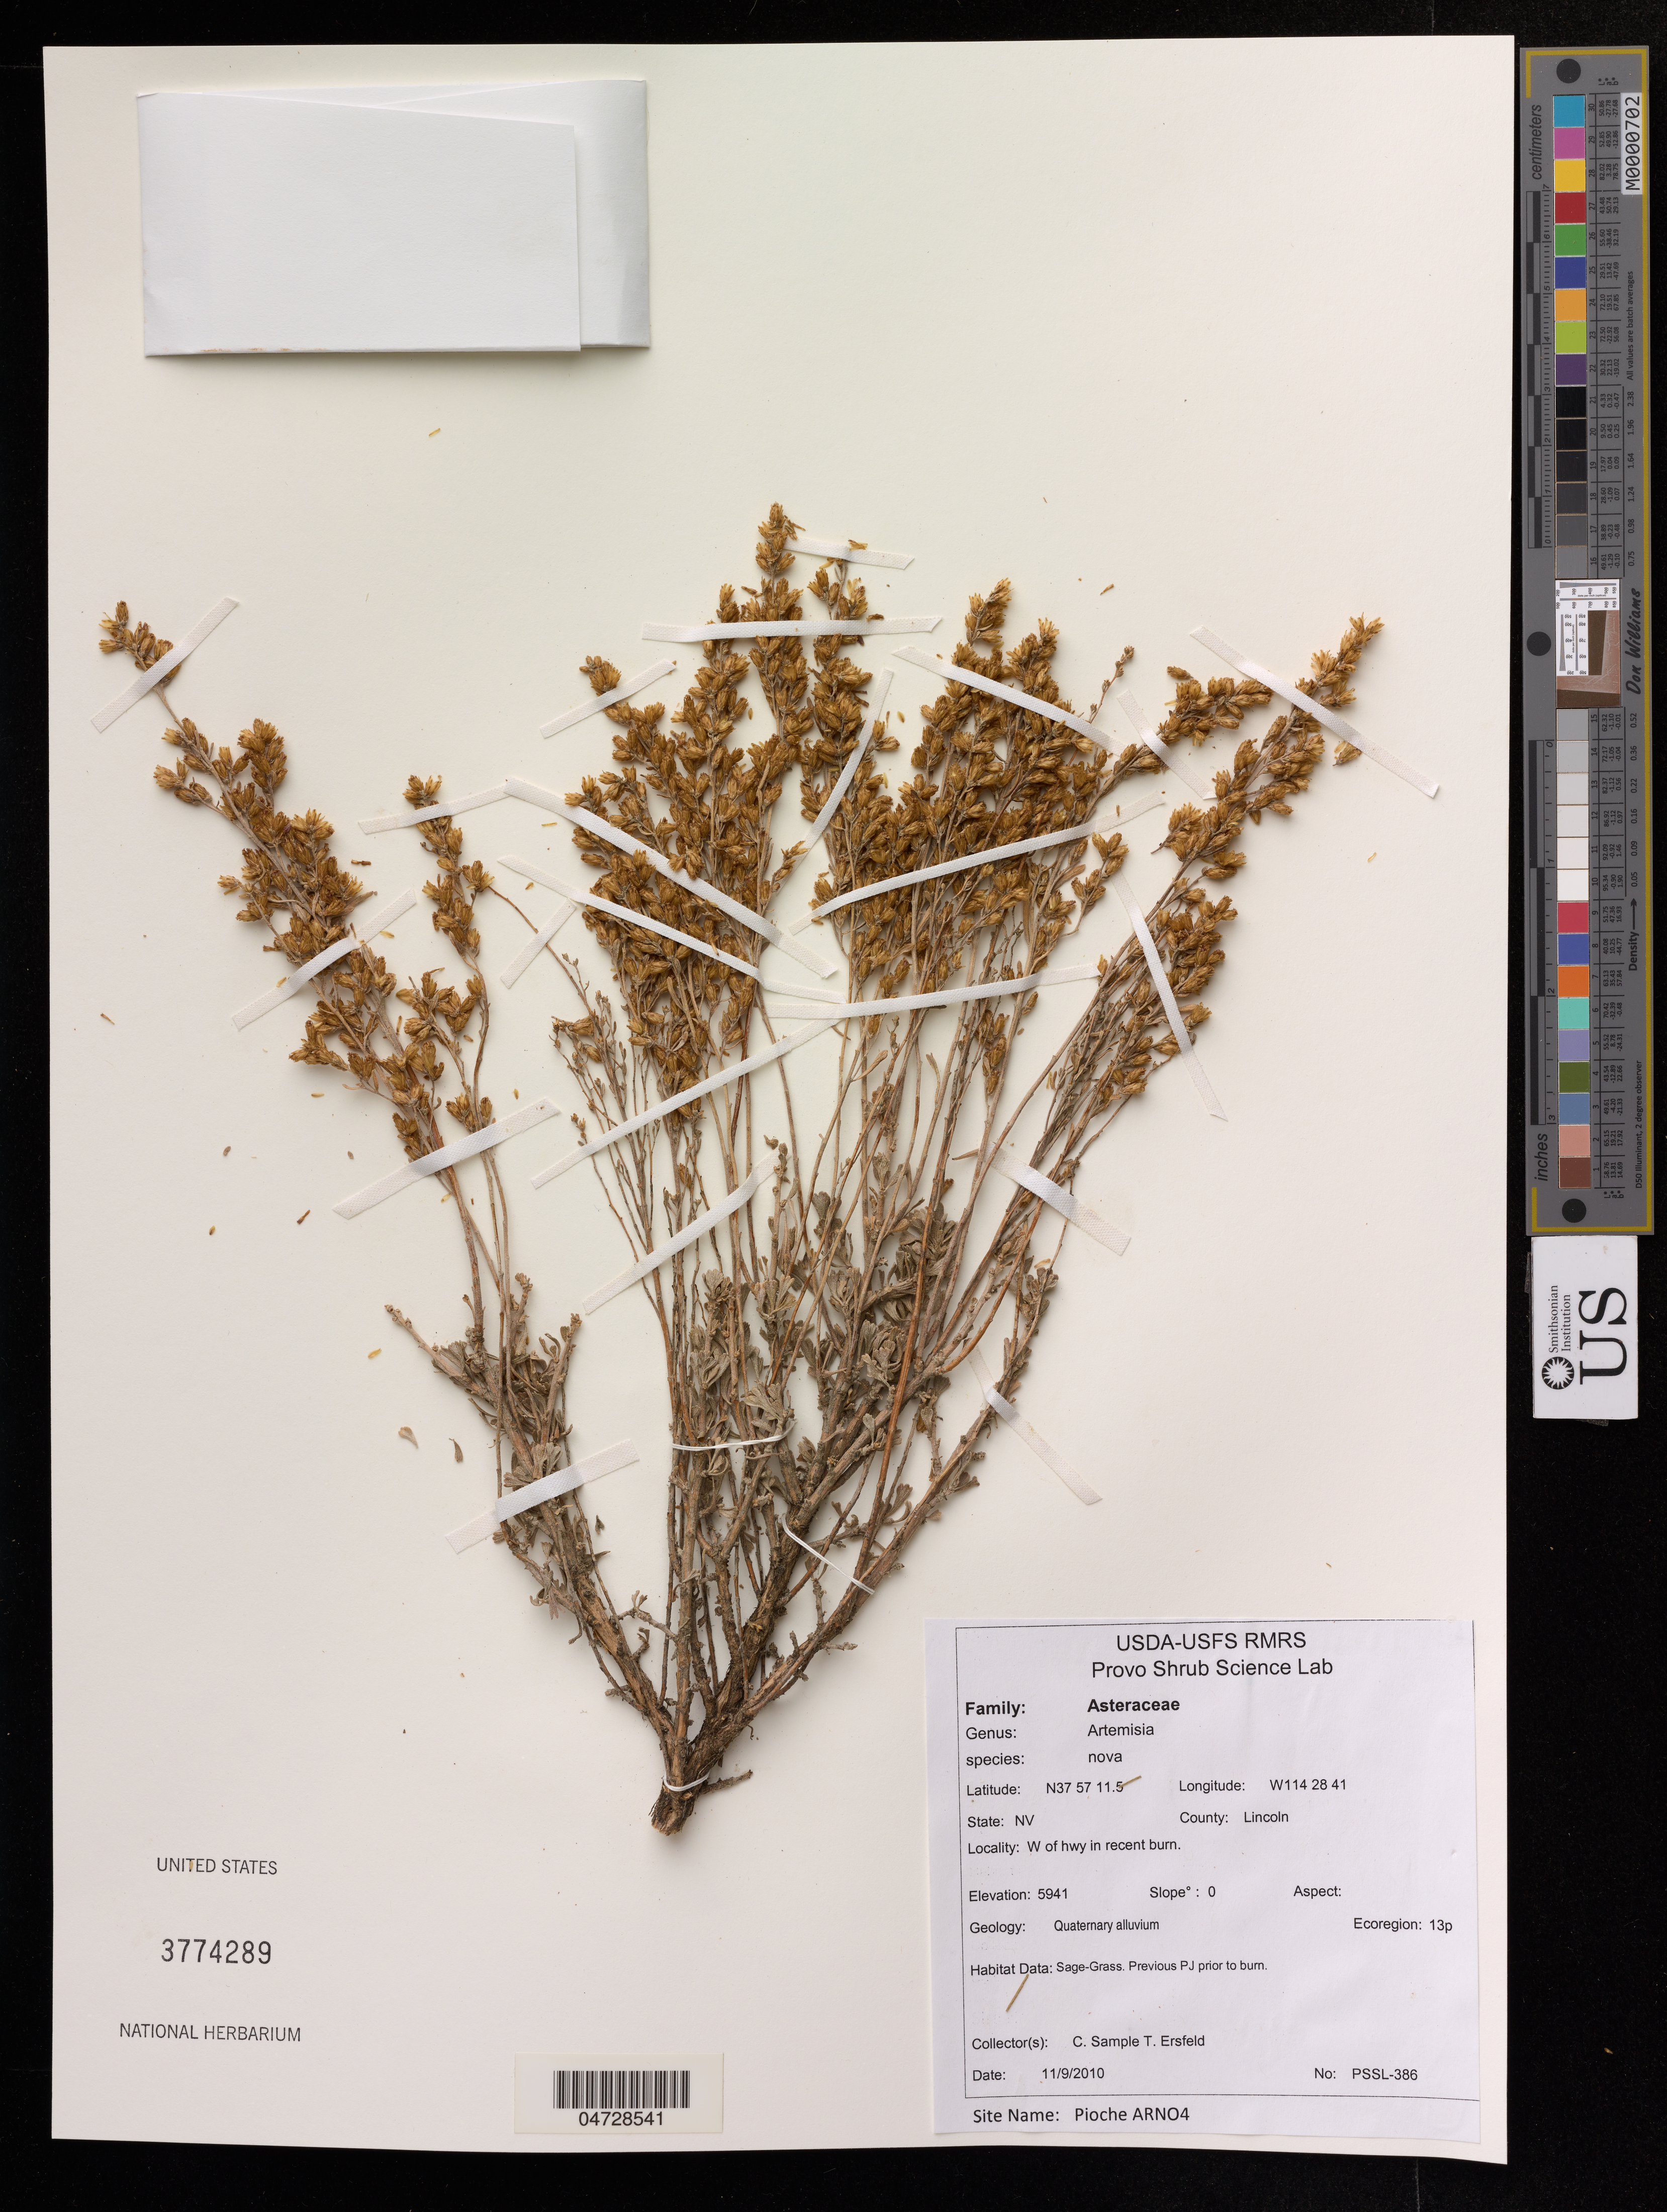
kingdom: Plantae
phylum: Tracheophyta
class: Magnoliopsida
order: Asterales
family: Asteraceae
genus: Artemisia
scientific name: Artemisia nova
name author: A. Nelson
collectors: C. Sample & T. Ersfeld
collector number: PSSL-386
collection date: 2010-11-09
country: United States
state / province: Nevada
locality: County: Lincoln, W of hwy in recent burn.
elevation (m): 1811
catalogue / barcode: US 3774189